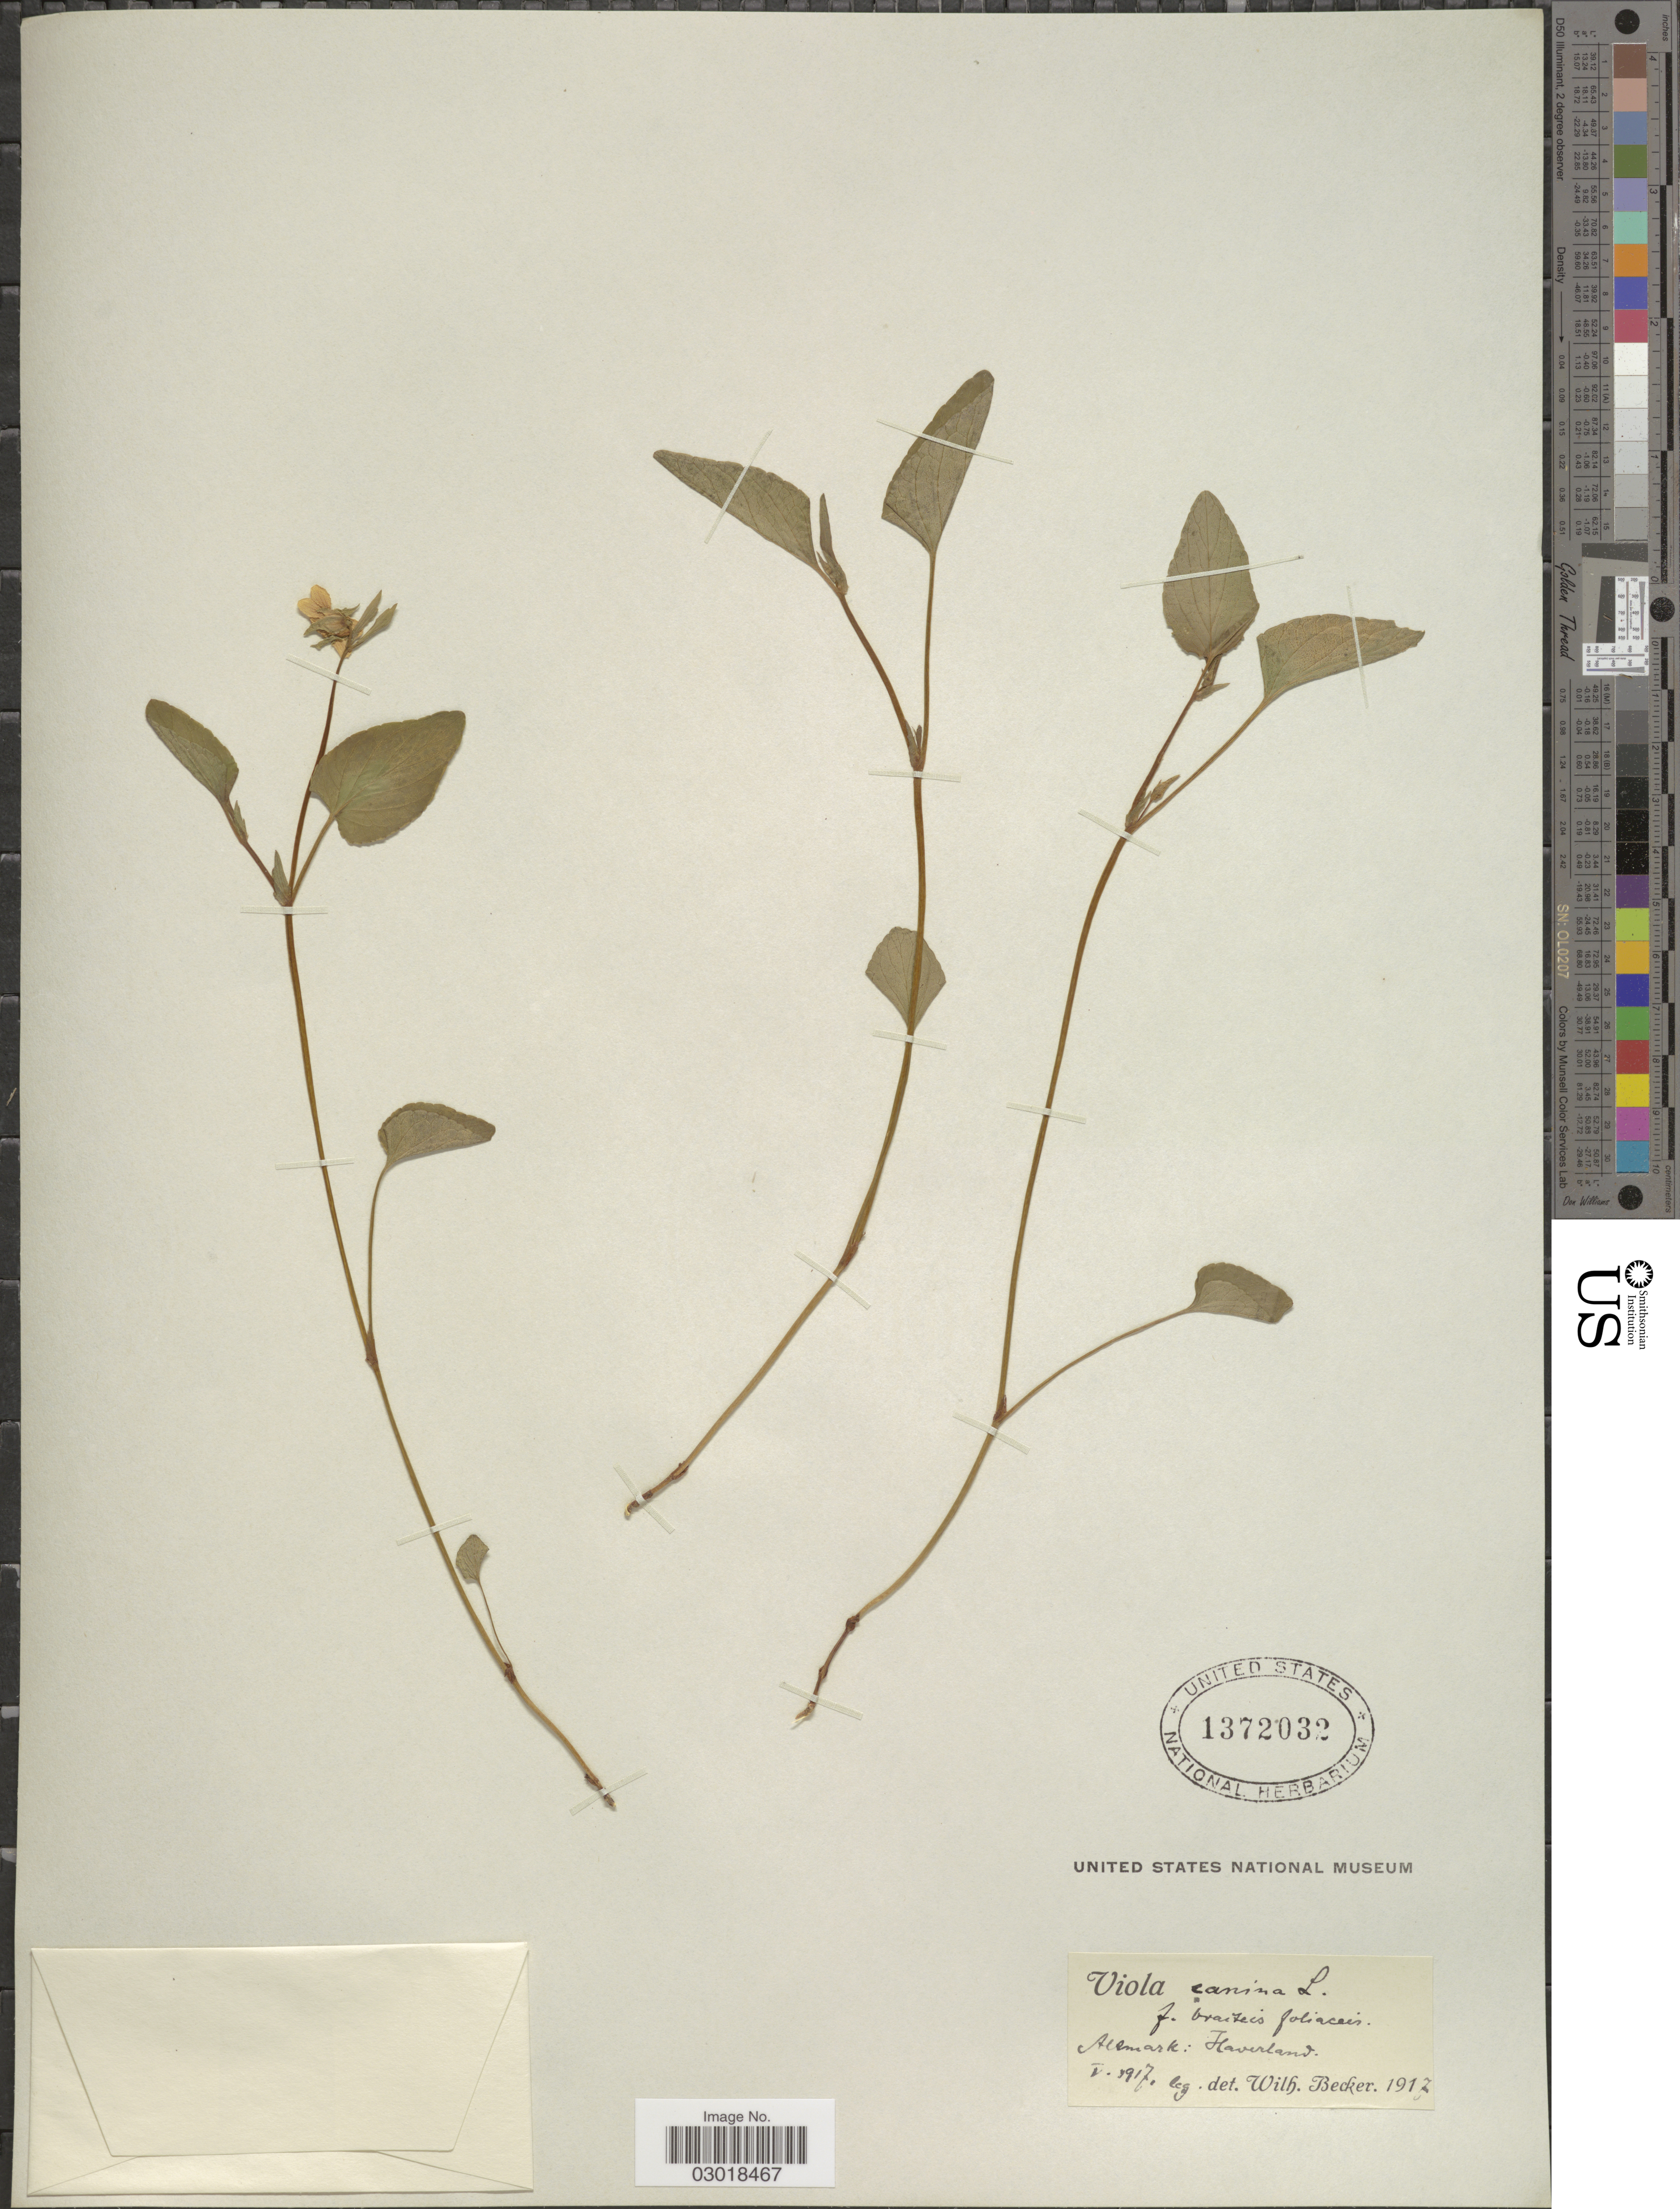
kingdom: Plantae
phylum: Tracheophyta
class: Magnoliopsida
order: Malpighiales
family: Violaceae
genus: Viola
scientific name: Viola canina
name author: L.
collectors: W. Becker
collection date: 1917-05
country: Germany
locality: Altmark: Haverland.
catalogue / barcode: US 1372032